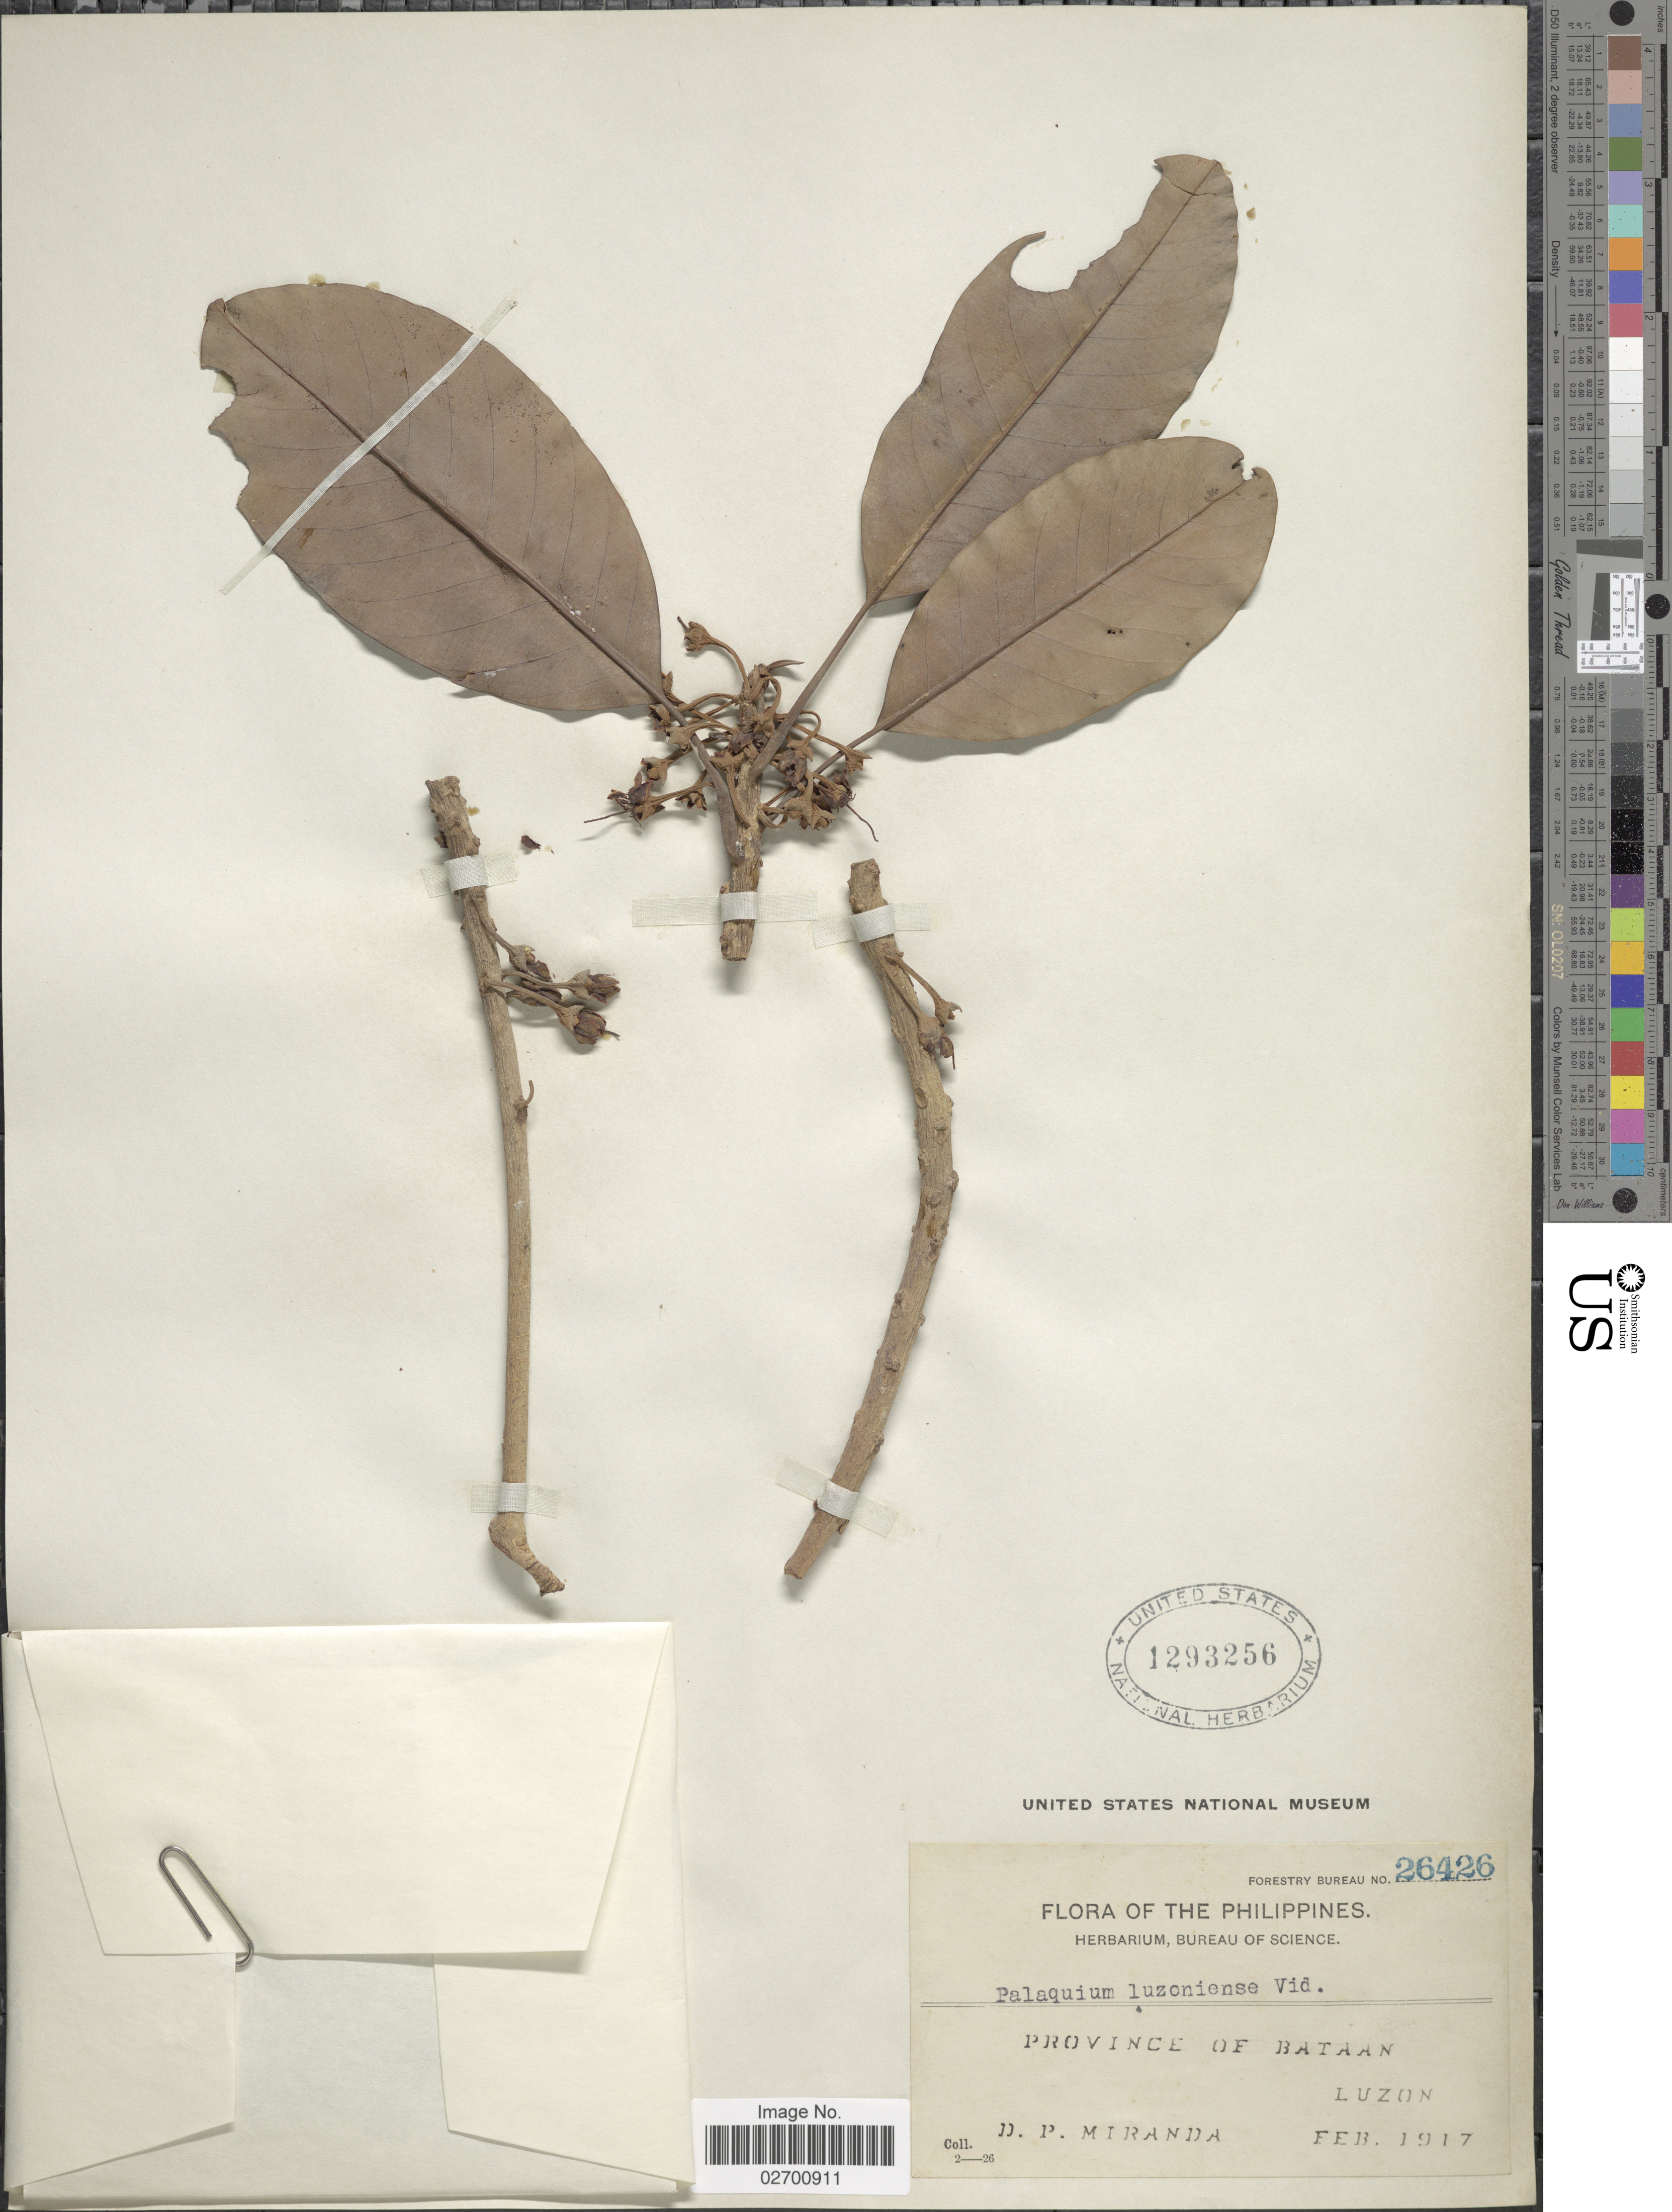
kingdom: Plantae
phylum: Tracheophyta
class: Magnoliopsida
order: Ericales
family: Sapotaceae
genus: Palaquium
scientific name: Palaquium luzoniense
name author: (Fern.-Vill.) S. Vidal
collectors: D. P. Miranda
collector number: Forestry Bureau 26426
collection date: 1917-02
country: Philippines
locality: Province of Bataan, Luzon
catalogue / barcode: US 1293256